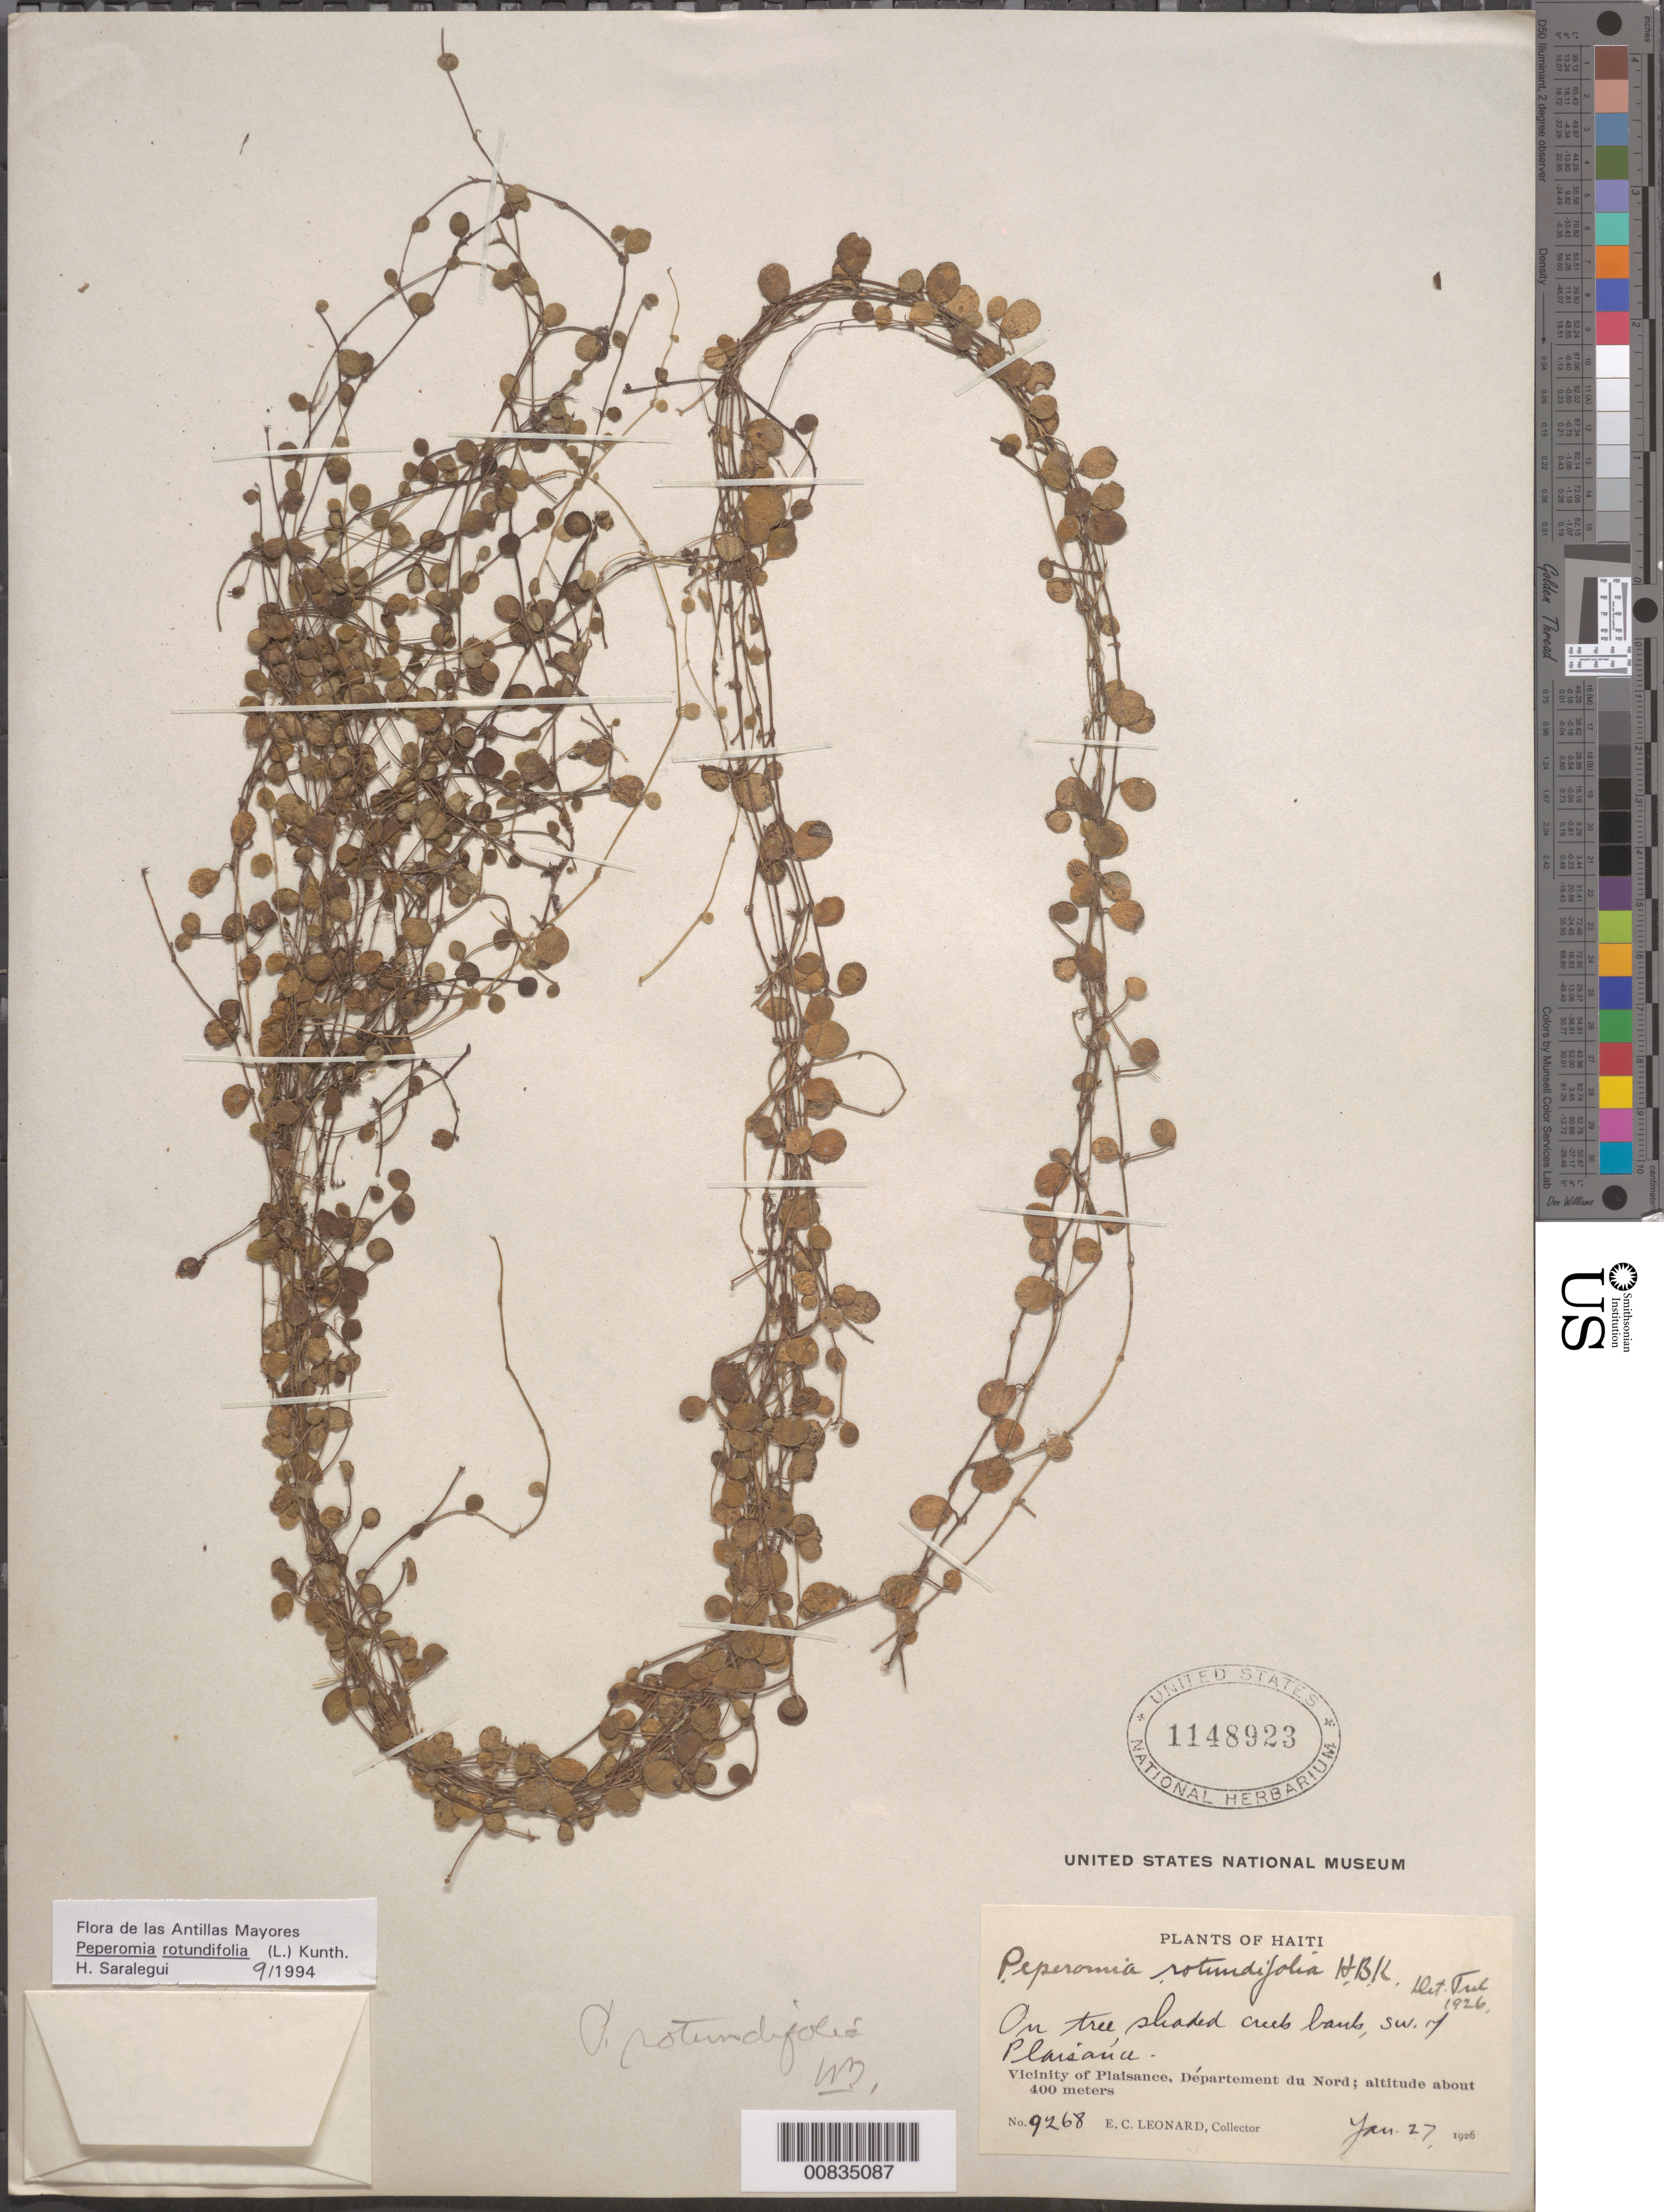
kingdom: Plantae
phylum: Tracheophyta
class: Magnoliopsida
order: Piperales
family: Piperaceae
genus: Peperomia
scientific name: Peperomia rotundifolia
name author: (L.) Kunth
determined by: Saralegui Boza, H., (HAJB), Jardin Botanico Nacional (Habana)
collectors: E. C. Leonard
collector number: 9268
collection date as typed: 27 Jan 1926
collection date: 1926-01-27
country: Haiti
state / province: Nord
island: Hispaniola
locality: Vicinity of Plaisance. Creek bank SW of Plaisance.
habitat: On tree shaded creek bank.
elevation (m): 400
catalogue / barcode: US 1148923